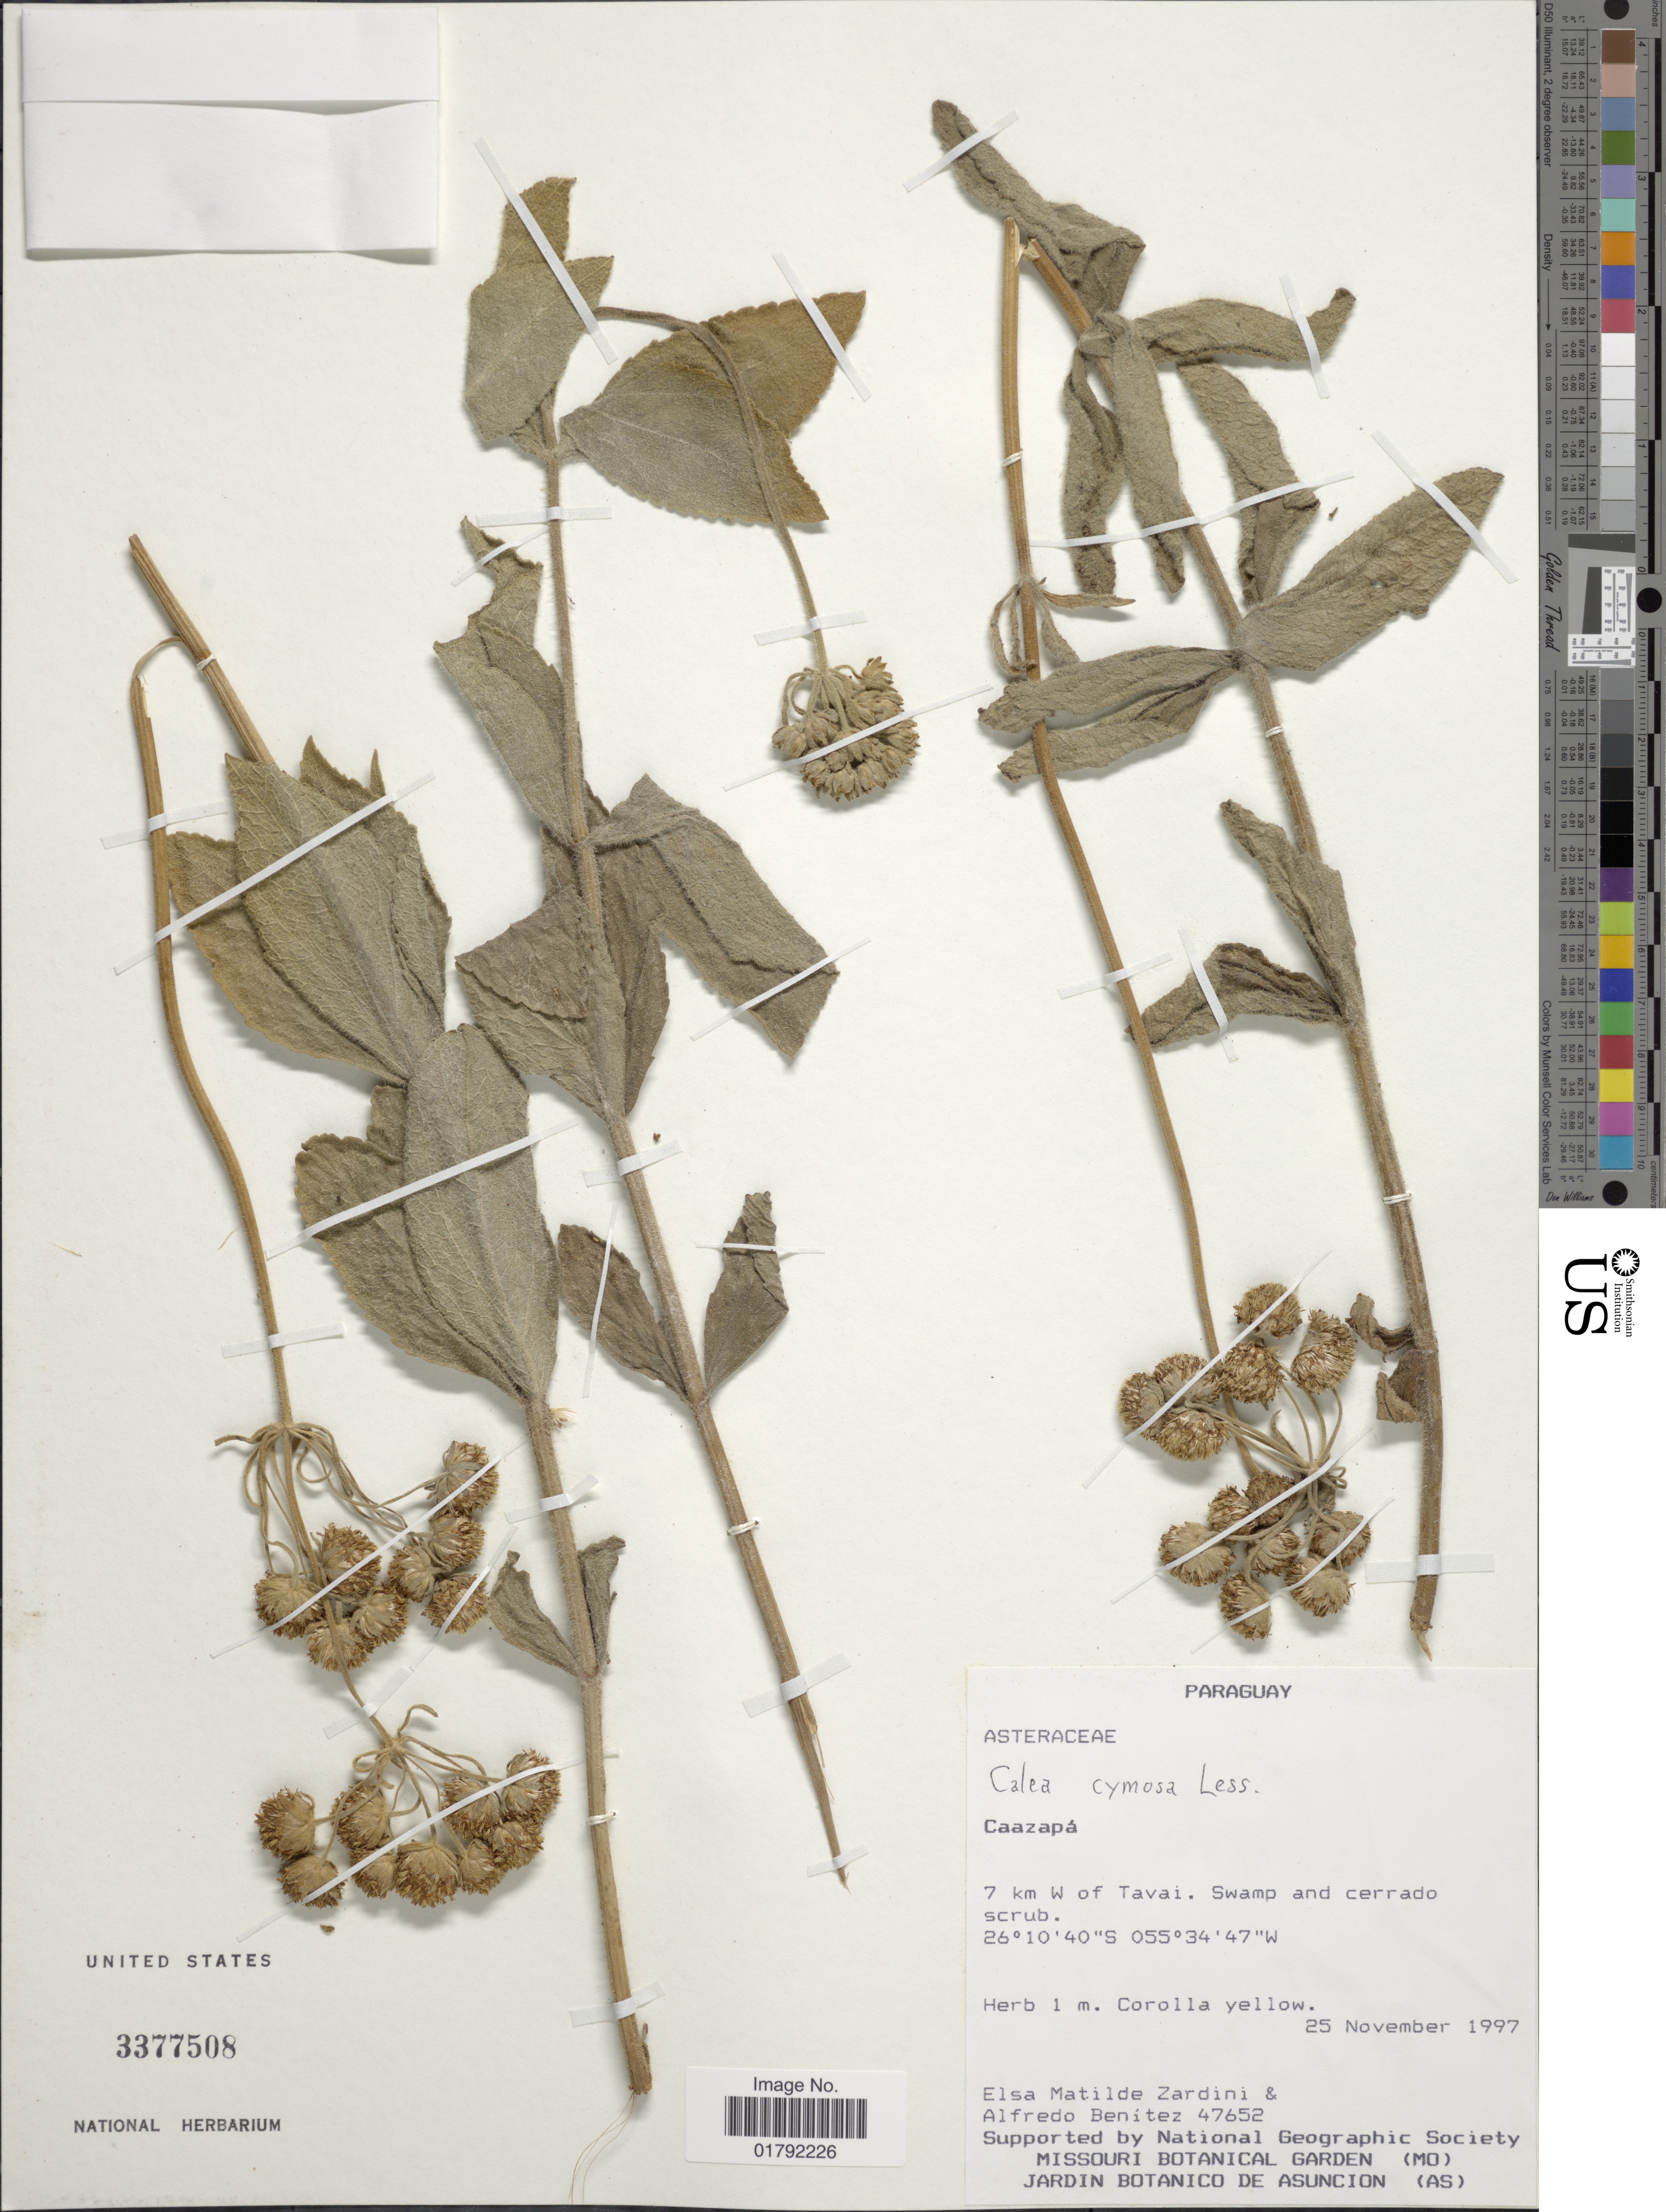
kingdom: Plantae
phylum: Tracheophyta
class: Magnoliopsida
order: Asterales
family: Asteraceae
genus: Calea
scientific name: Calea mediterranea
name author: (Vell.) Pruski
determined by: Bueno, Vinicius Resende, (ICN), Universidade Federal do Rio Grande do Sul (BRAZIL)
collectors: E. M. Zardini & A. Benítez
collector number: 47652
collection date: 1997-11-25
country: Paraguay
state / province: Caazapa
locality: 7 km W of Tavai, swamp and cerrado.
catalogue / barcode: US 3377508